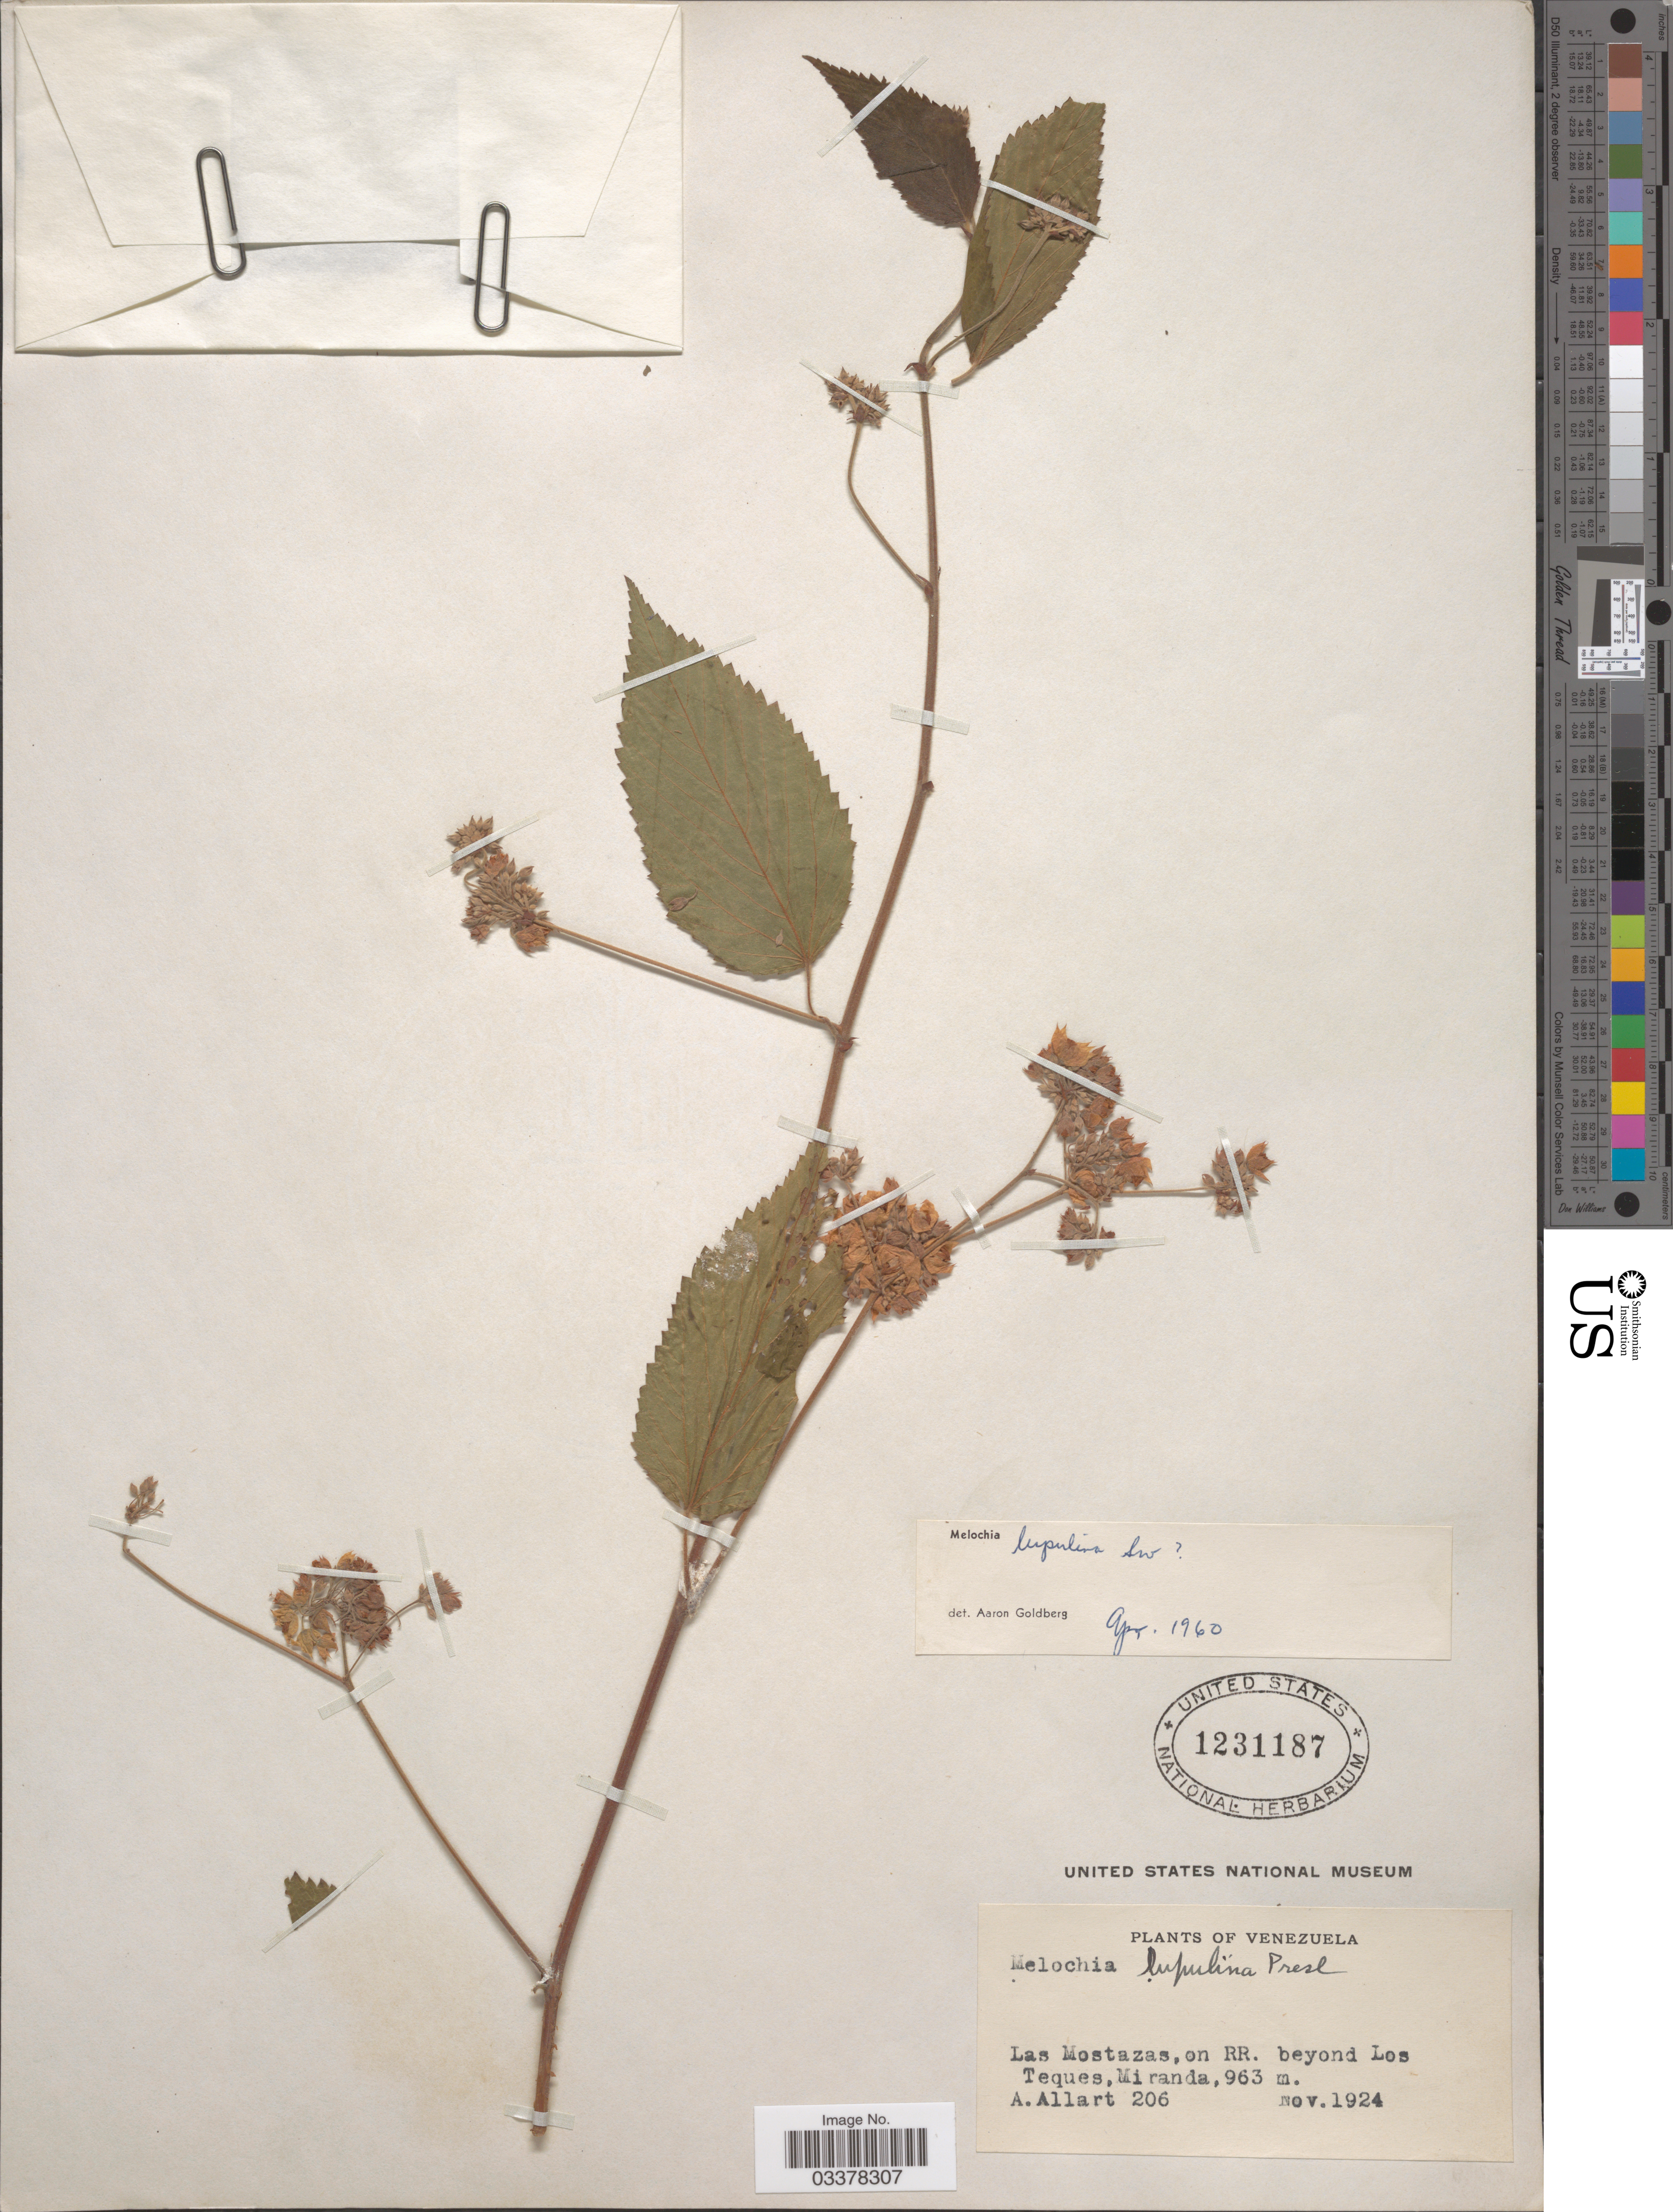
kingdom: Plantae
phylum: Tracheophyta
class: Magnoliopsida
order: Malvales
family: Malvaceae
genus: Melochia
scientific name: Melochia lupulina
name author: Sw.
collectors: A. Allart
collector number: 206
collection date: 1924-11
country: Venezuela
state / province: Miranda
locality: Las Mostazas, on RR. beyond Los Teques.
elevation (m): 963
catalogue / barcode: US 1231187